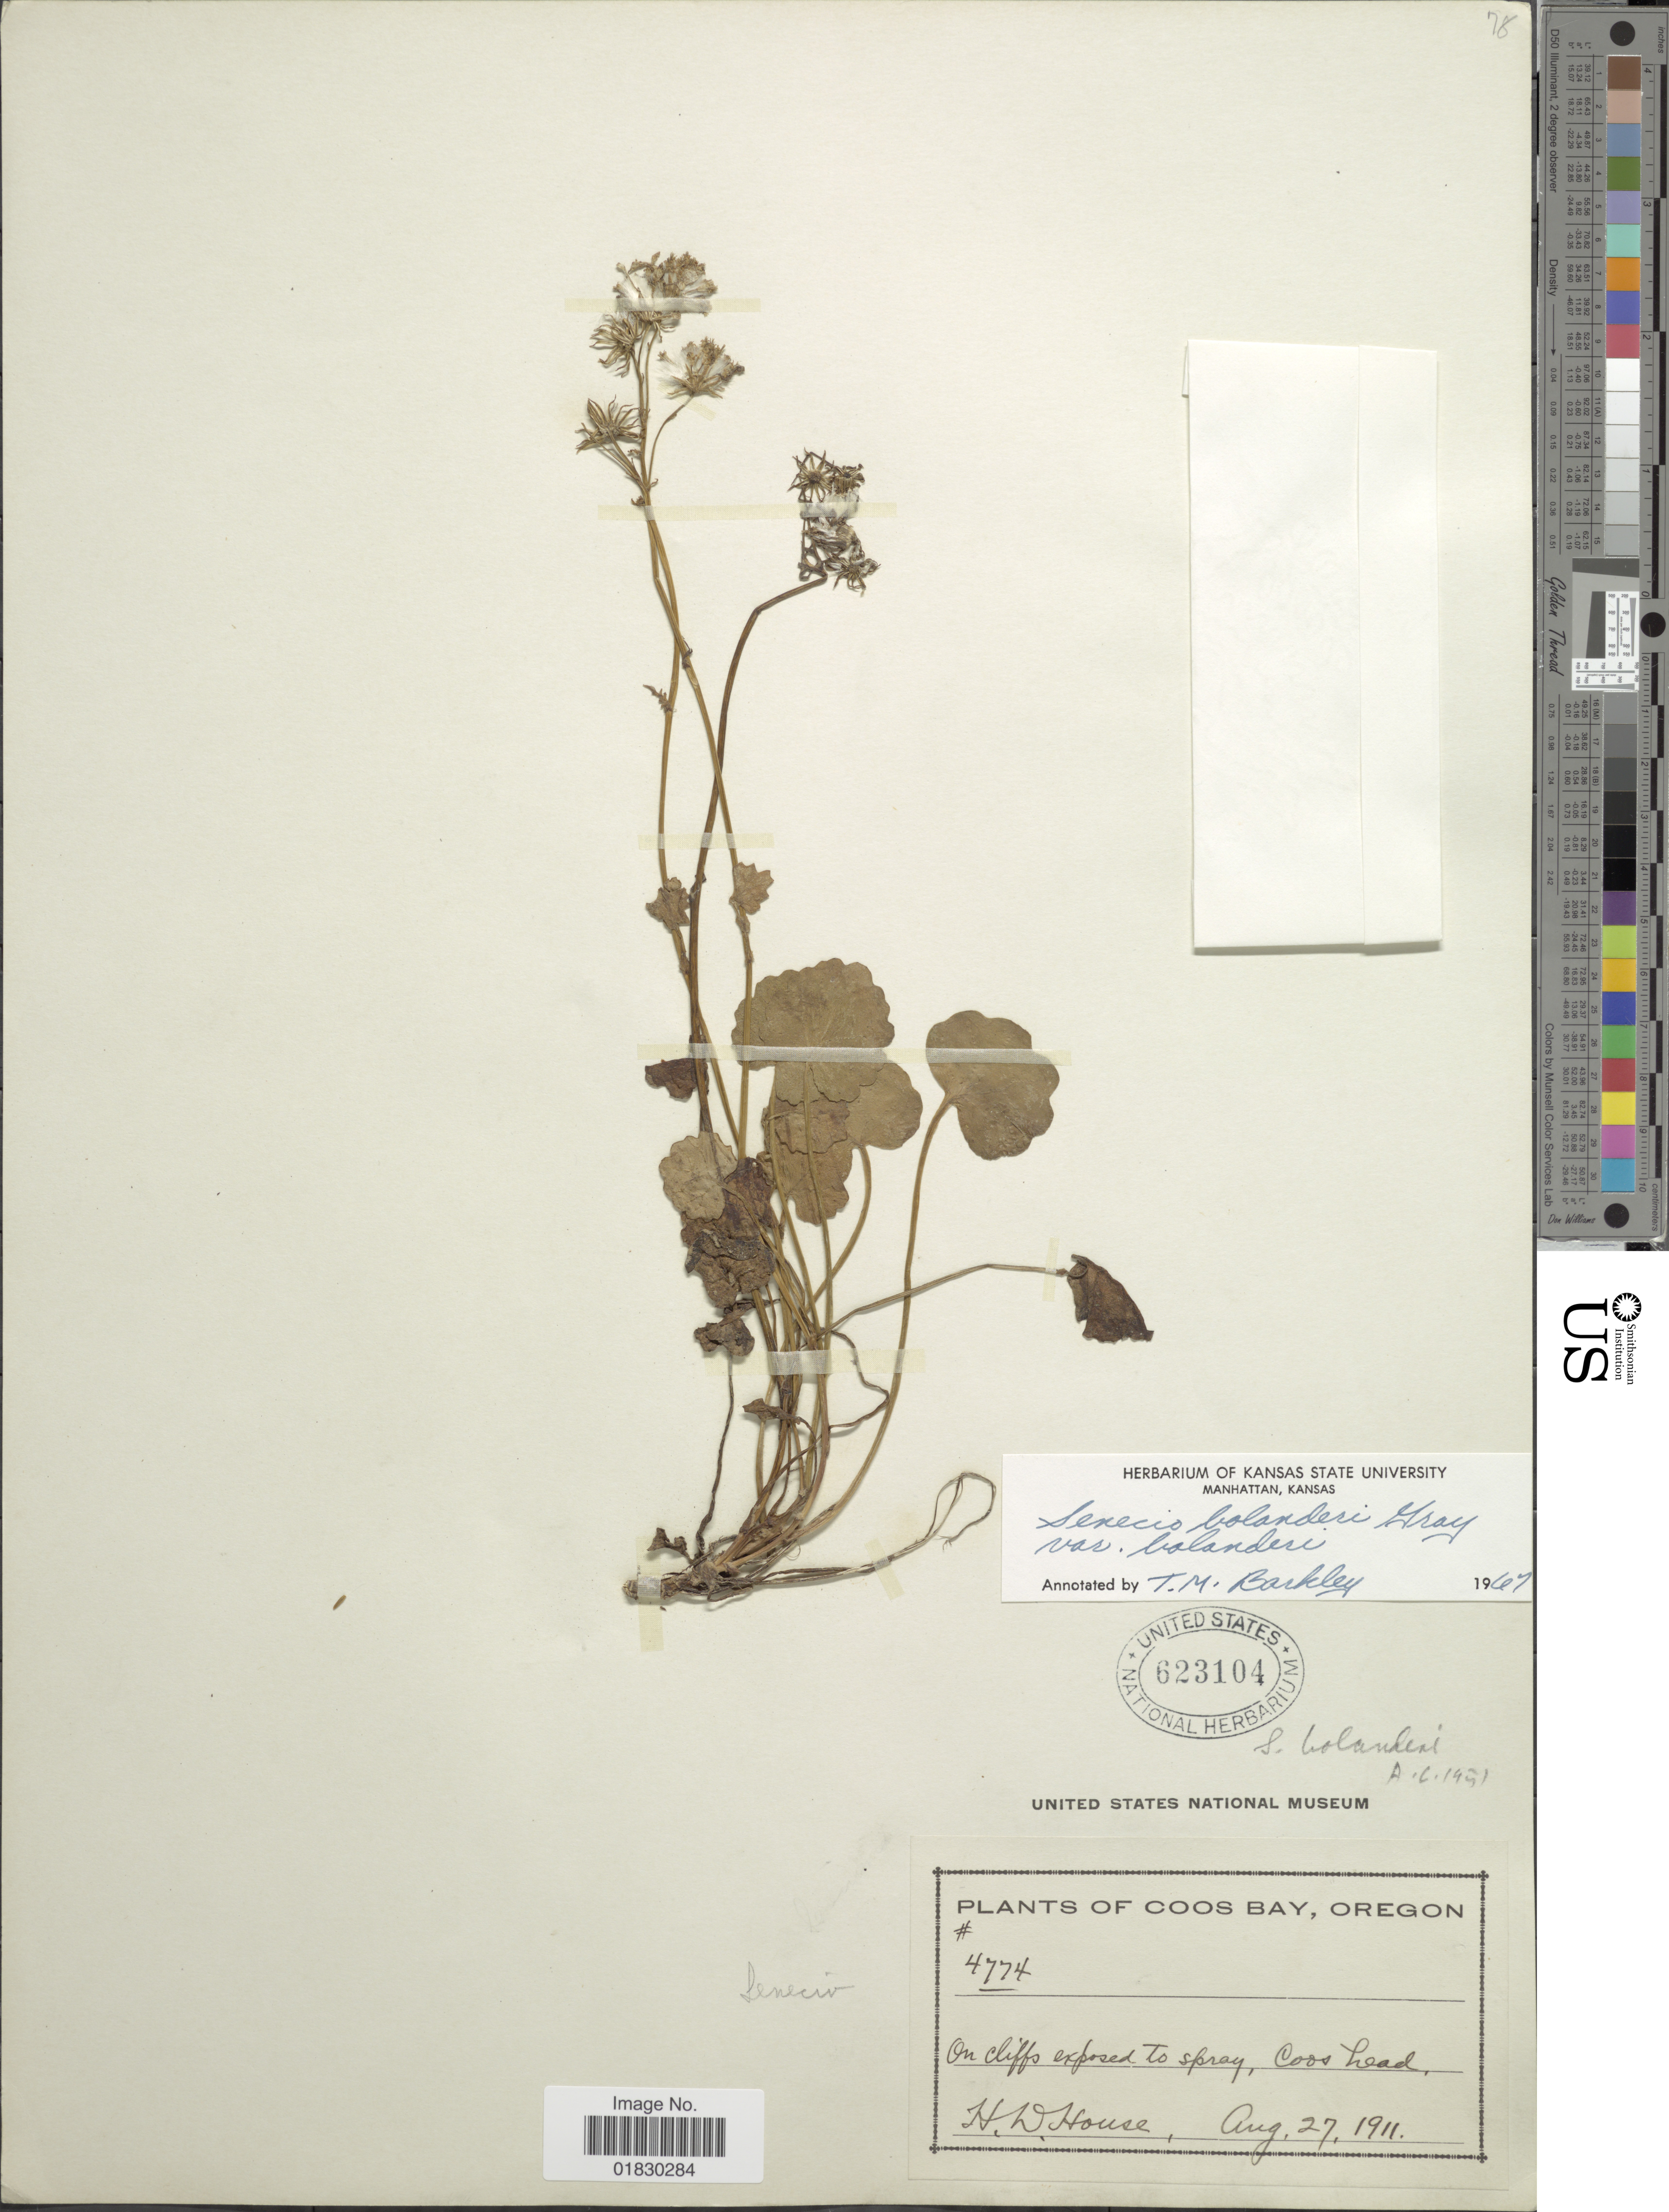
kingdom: Plantae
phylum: Tracheophyta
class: Magnoliopsida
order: Asterales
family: Asteraceae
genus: Packera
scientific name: Packera bolanderi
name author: (A. Gray) W.A. Weber & Á. Löve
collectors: H. D. House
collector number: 4774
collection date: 1911-08-27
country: United States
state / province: Oregon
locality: Coos Bay, Oregon, Coos Head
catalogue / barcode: US 623104